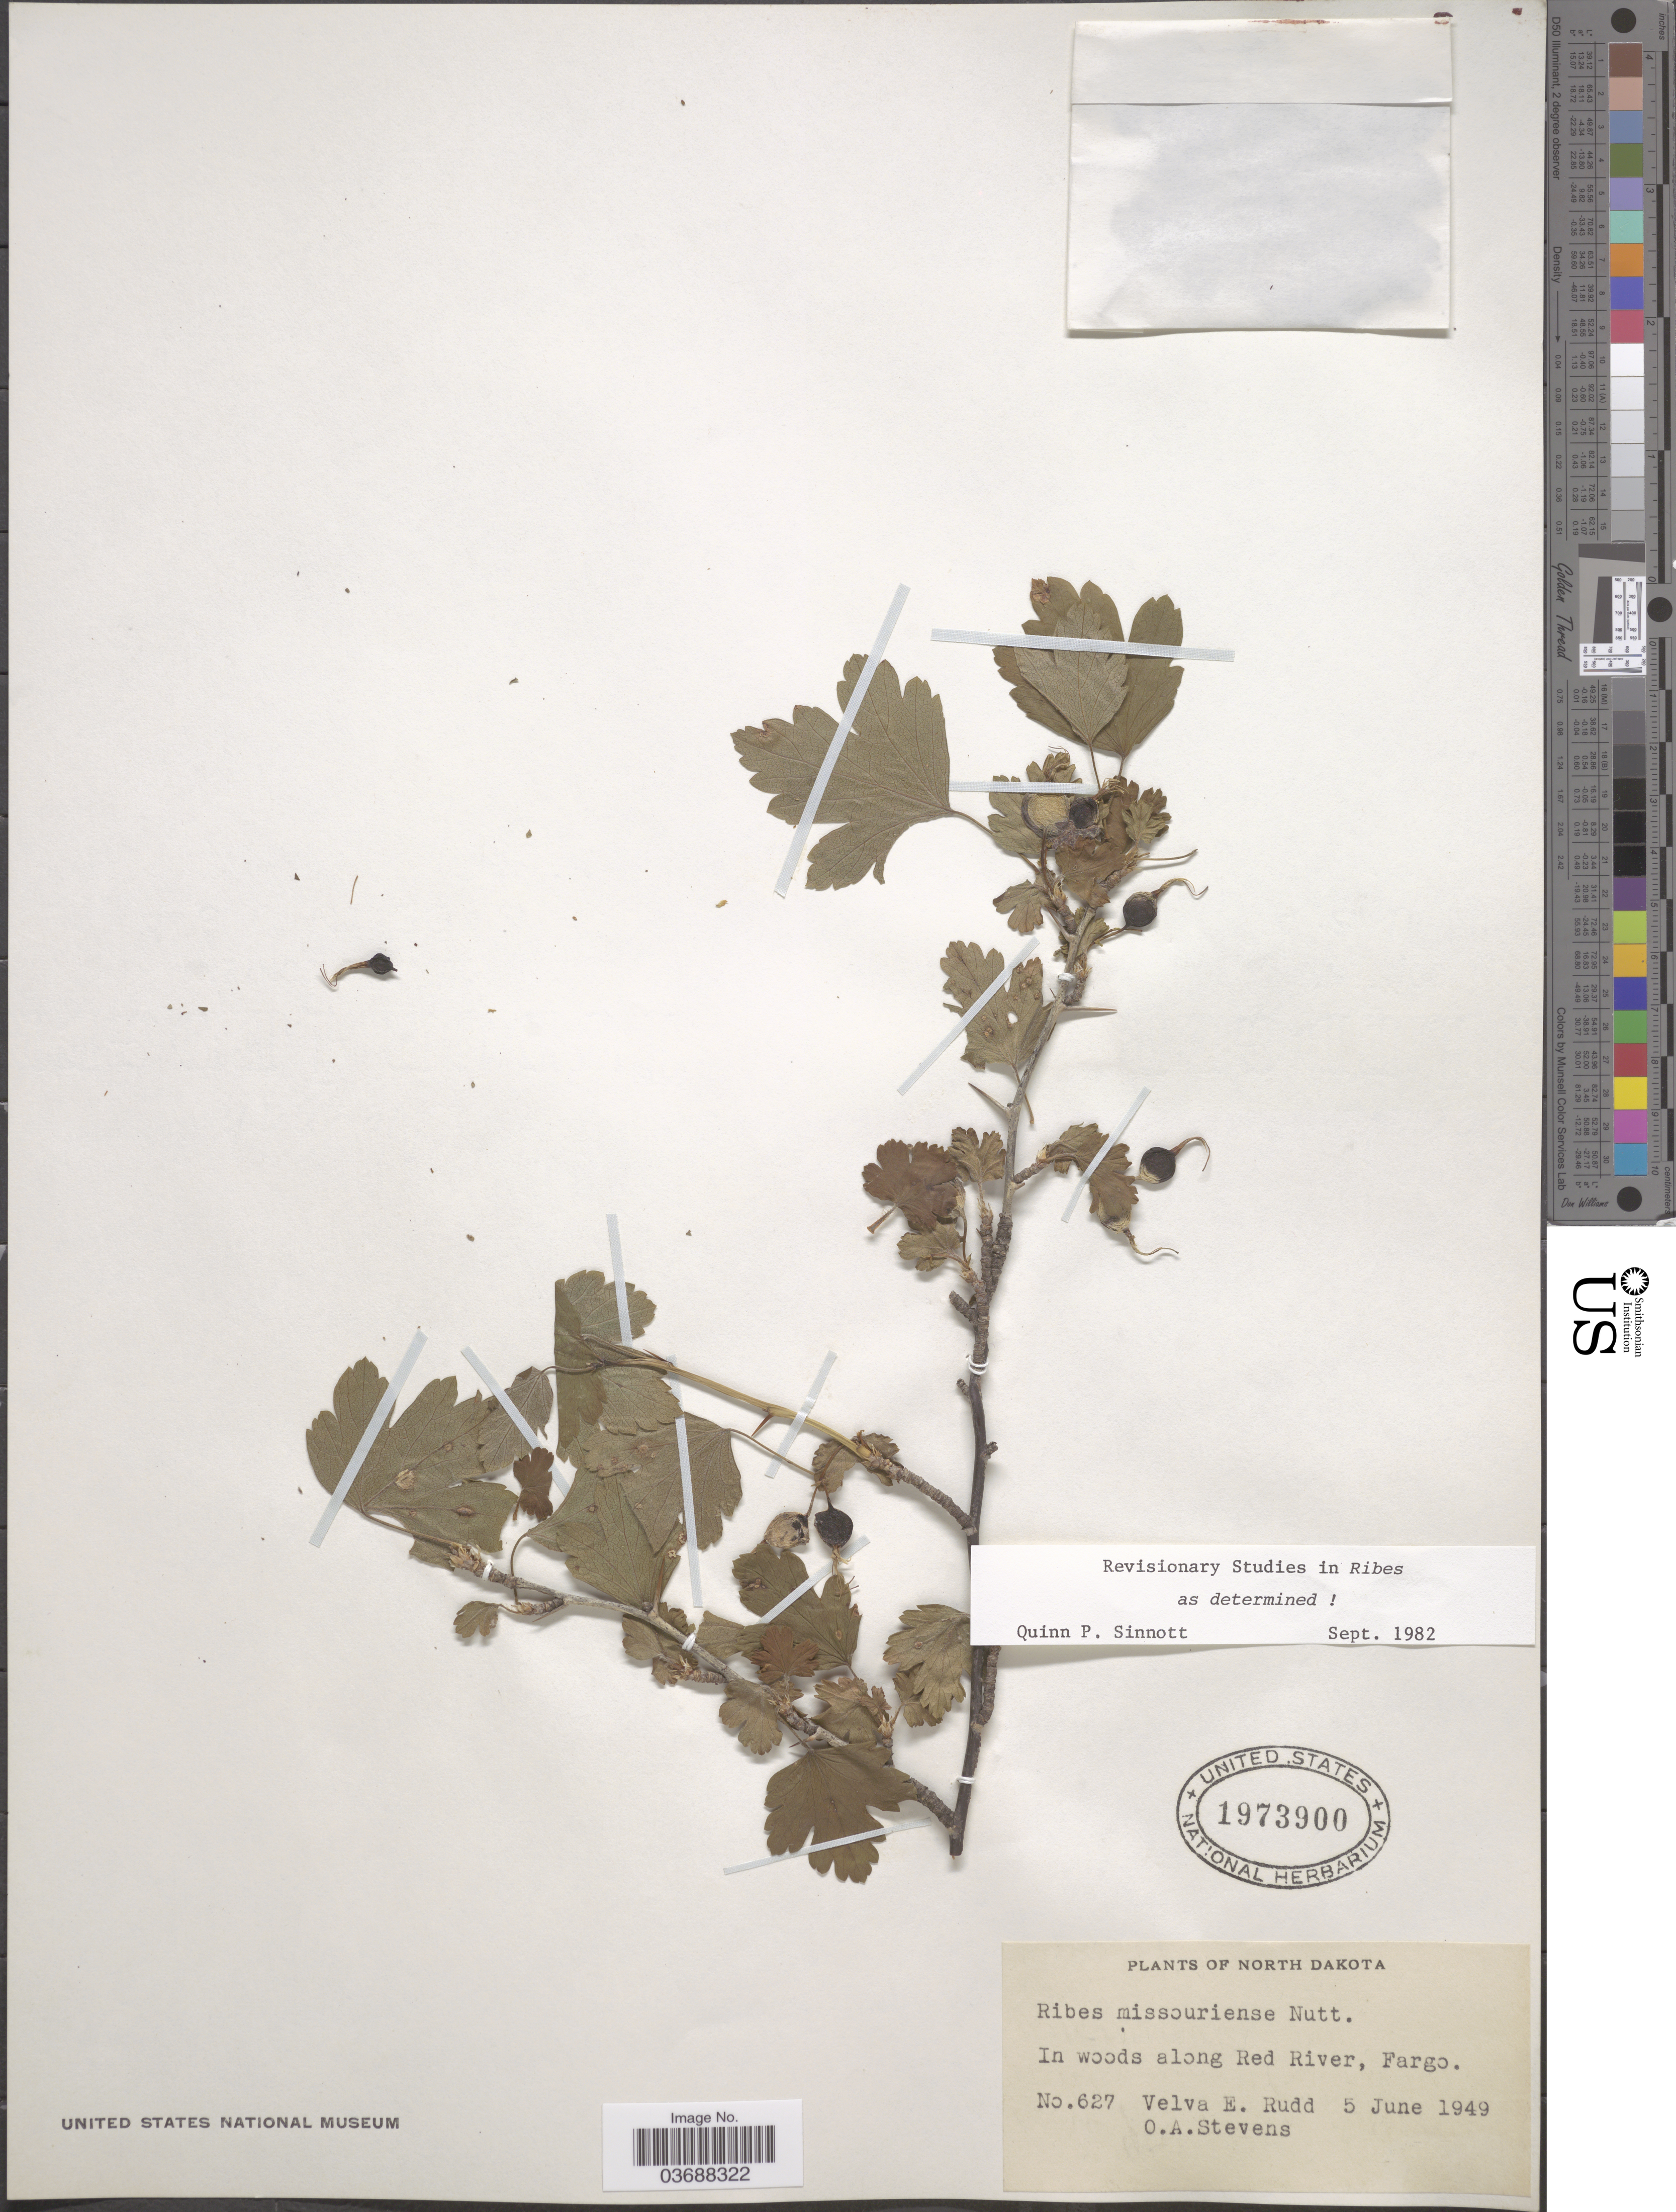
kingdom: Plantae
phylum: Tracheophyta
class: Magnoliopsida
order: Saxifragales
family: Grossulariaceae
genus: Ribes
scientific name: Ribes missouriense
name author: Nutt.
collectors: V. E. Rudd & O. A. Stevens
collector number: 627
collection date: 1949-06-05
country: United States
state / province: North Dakota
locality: In woods along Red River, Fargo.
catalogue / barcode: US 1973900